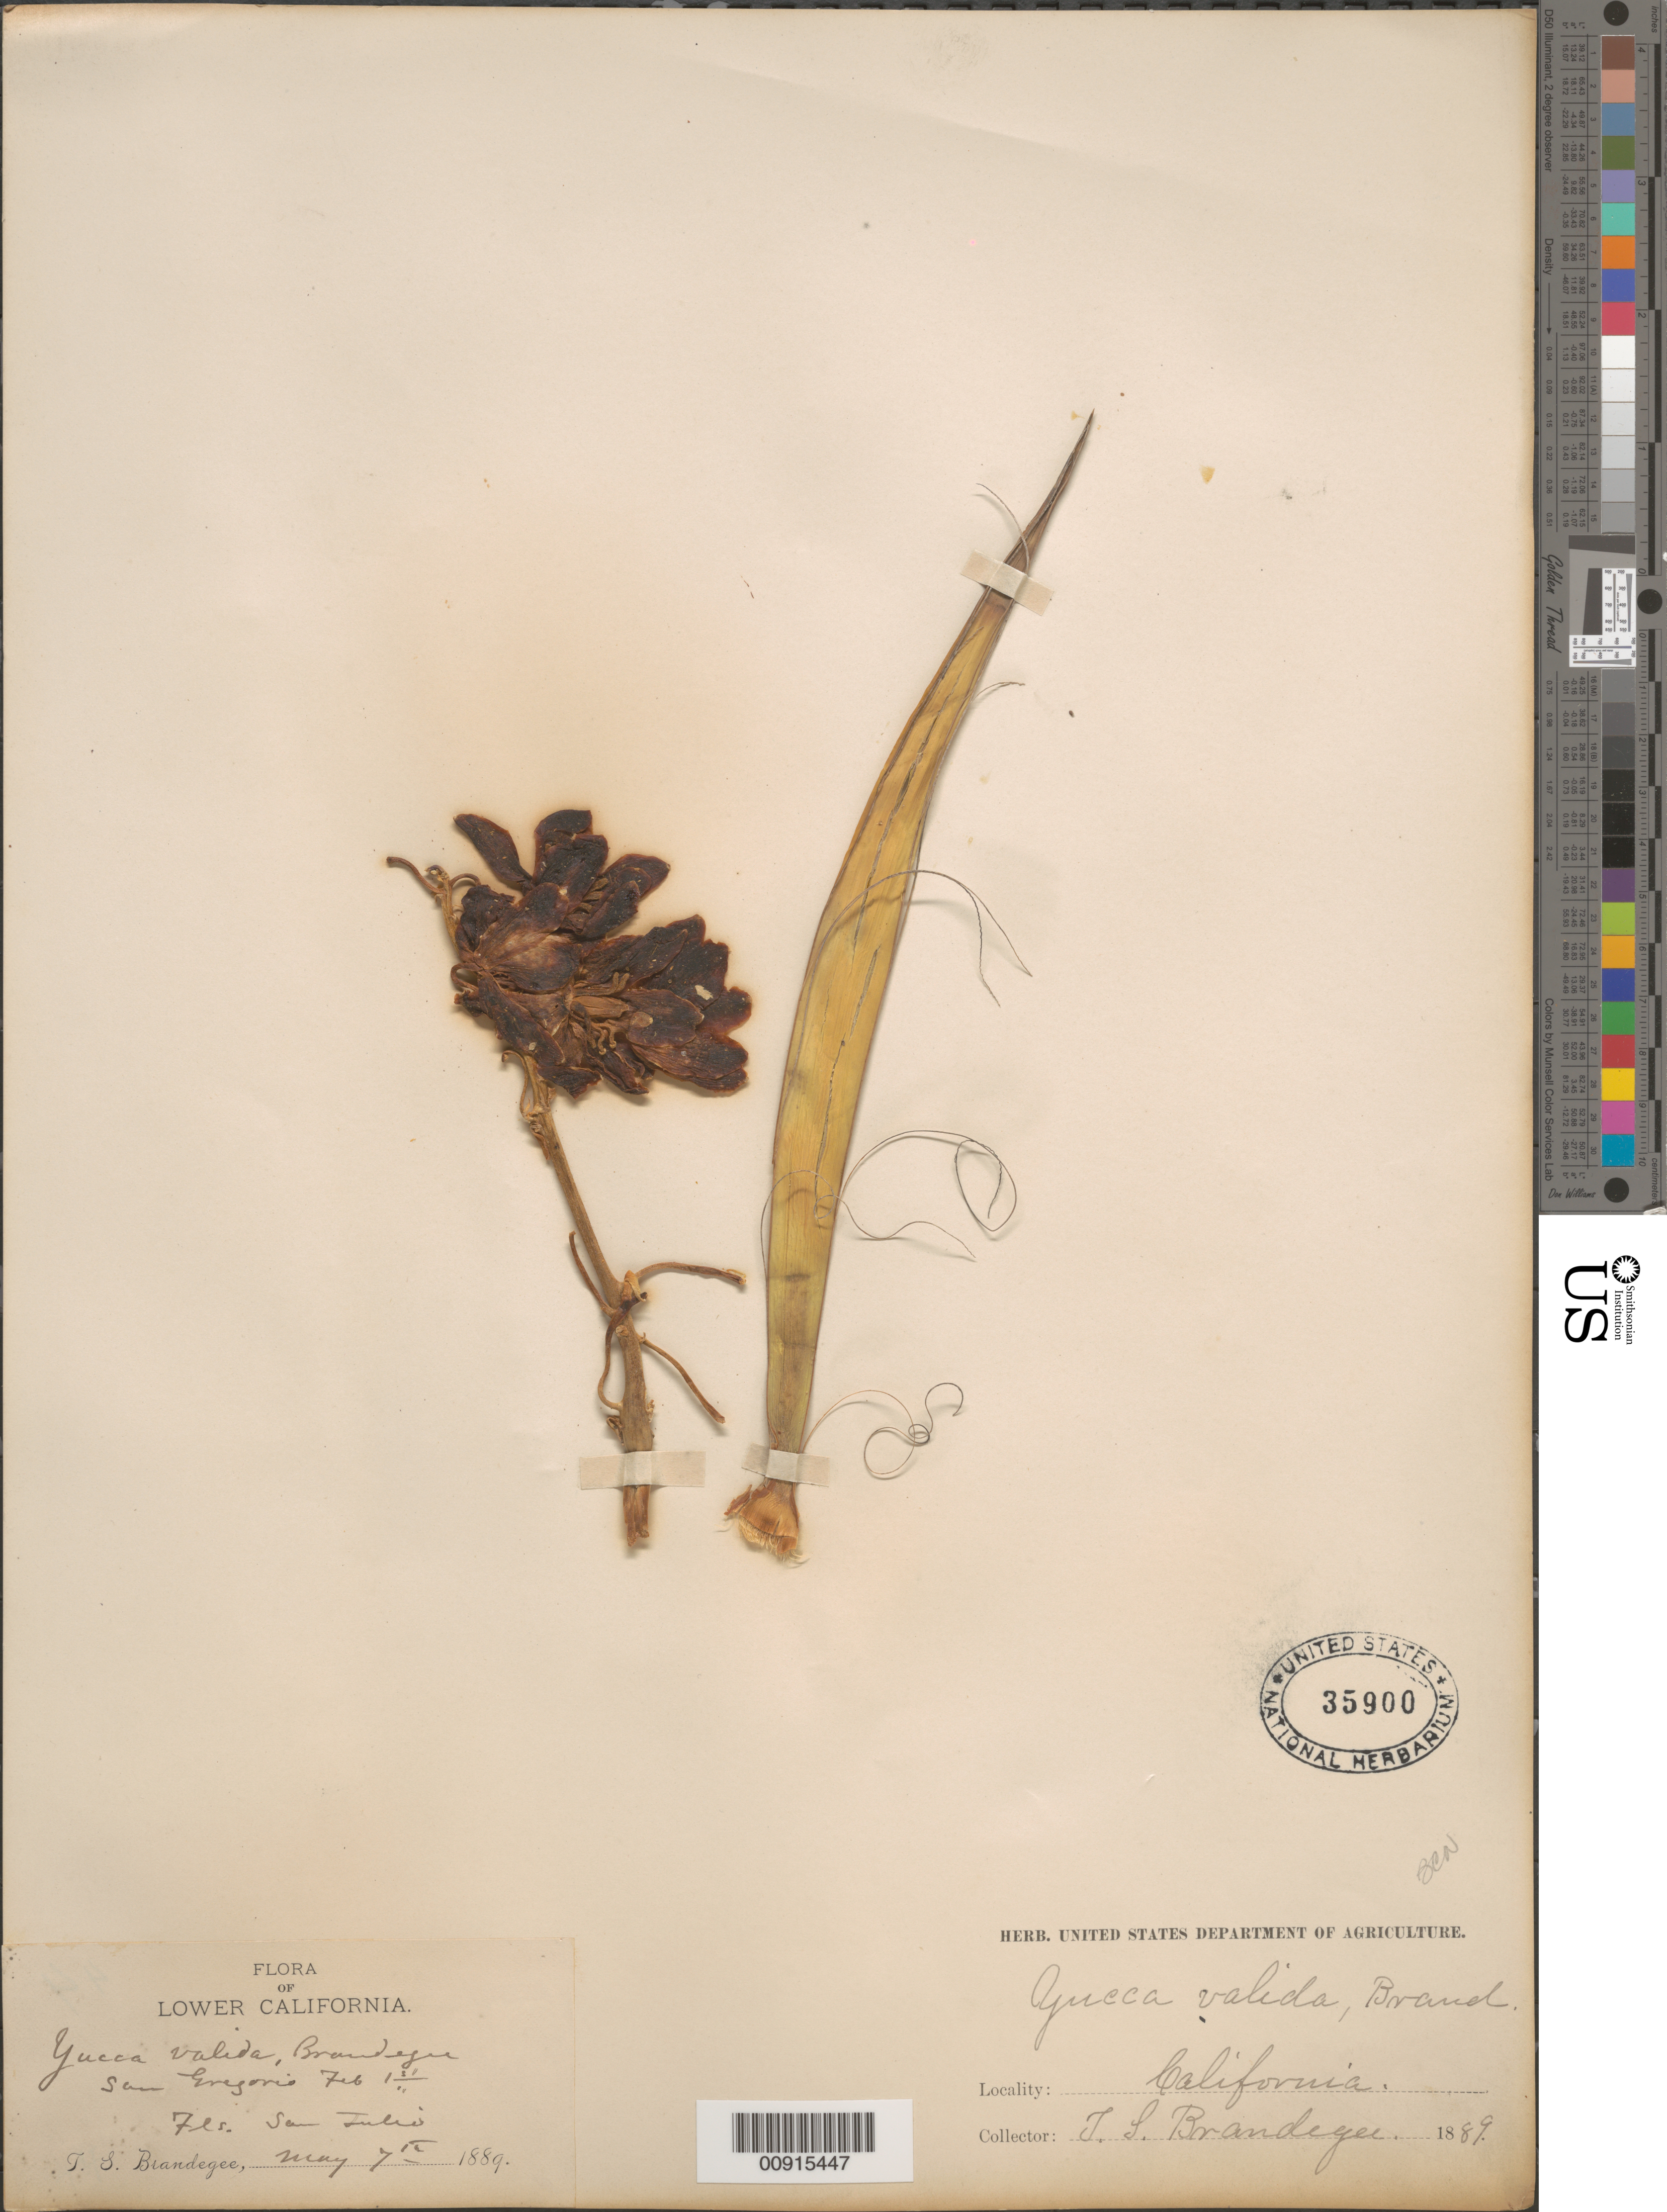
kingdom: Plantae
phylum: Tracheophyta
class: Liliopsida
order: Asparagales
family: Asparagaceae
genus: Yucca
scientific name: Yucca valida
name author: Brandegee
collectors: T. S. Brandegee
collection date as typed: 01 Feb 1889 to 07 May 1889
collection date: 1889-02-01/1889-05-07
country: Mexico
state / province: Baja California Norte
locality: San Gregorio Feb 1st. Fls. San Julio May 7th. Lower California.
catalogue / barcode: US 35900